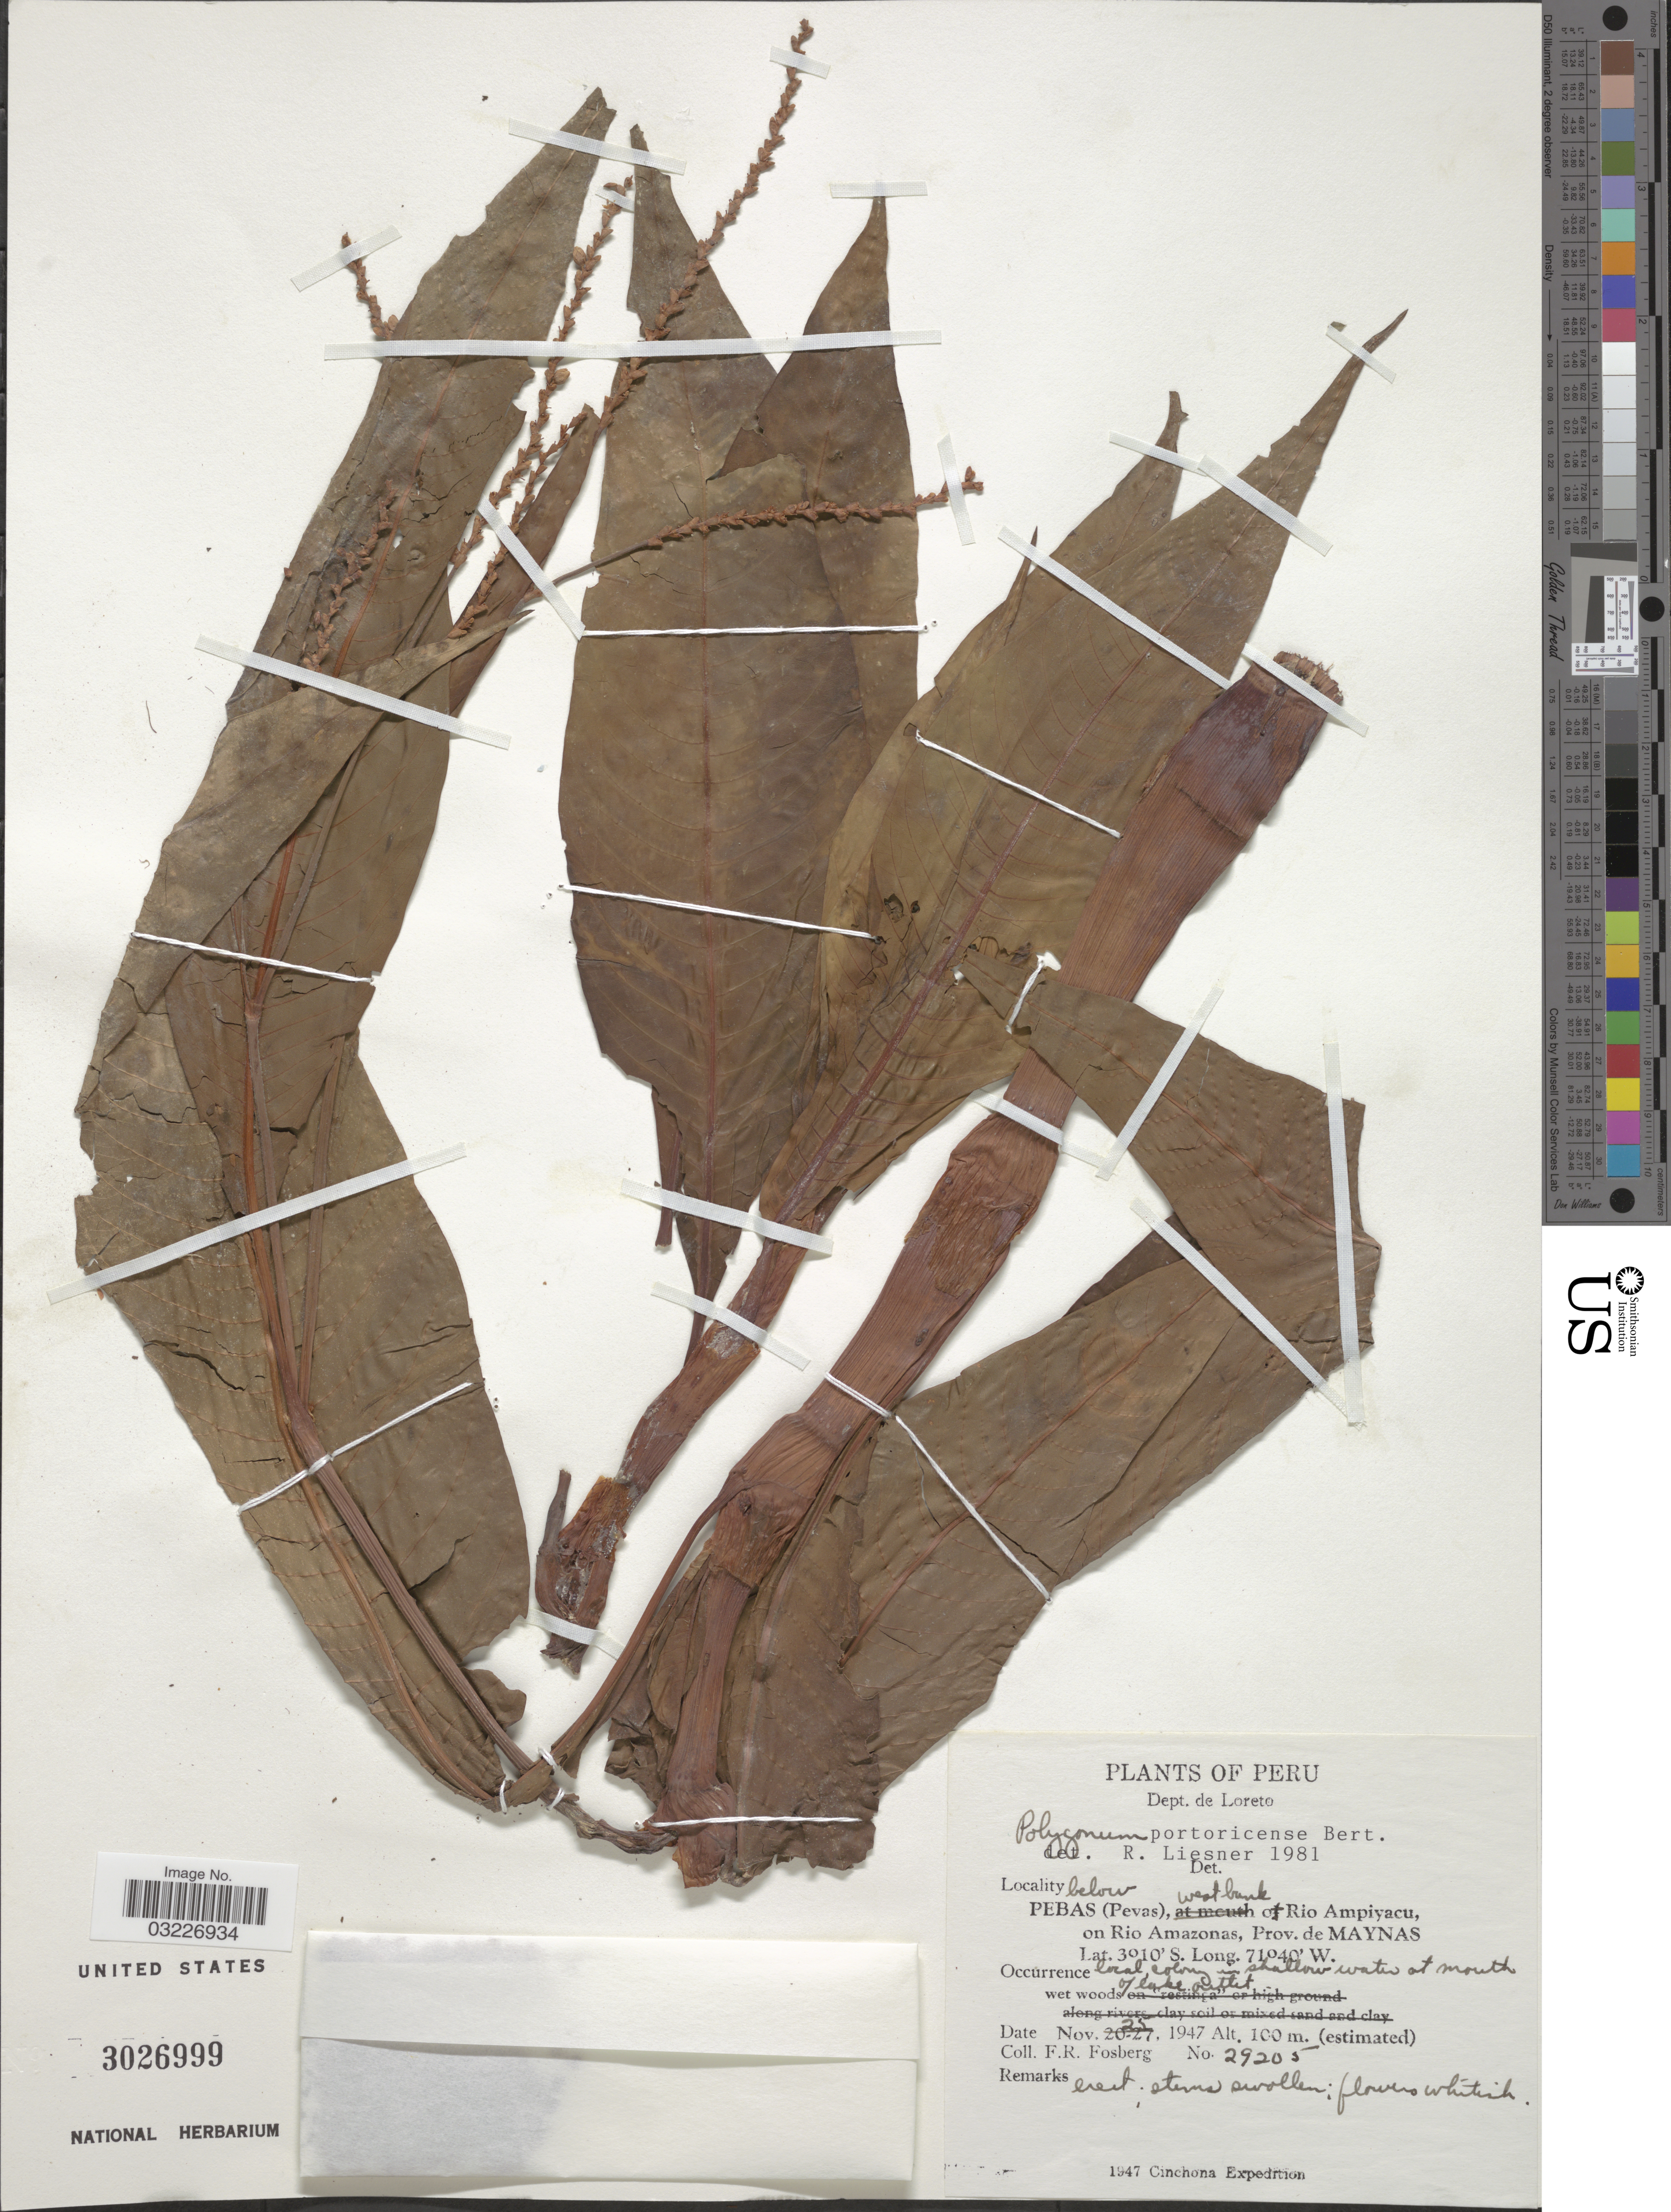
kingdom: Plantae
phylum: Tracheophyta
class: Magnoliopsida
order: Caryophyllales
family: Polygonaceae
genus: Polygonum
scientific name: Polygonum portoricense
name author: Bertero ex Endl.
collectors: F. R. Fosberg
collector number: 29205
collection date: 1947-11-25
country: Peru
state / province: Loreto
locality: Pebas (Pevas) west bank of Rio Ampiyacu, on Rio Amazonas, Prov. de Maynas.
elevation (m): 100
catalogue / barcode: US 3026999